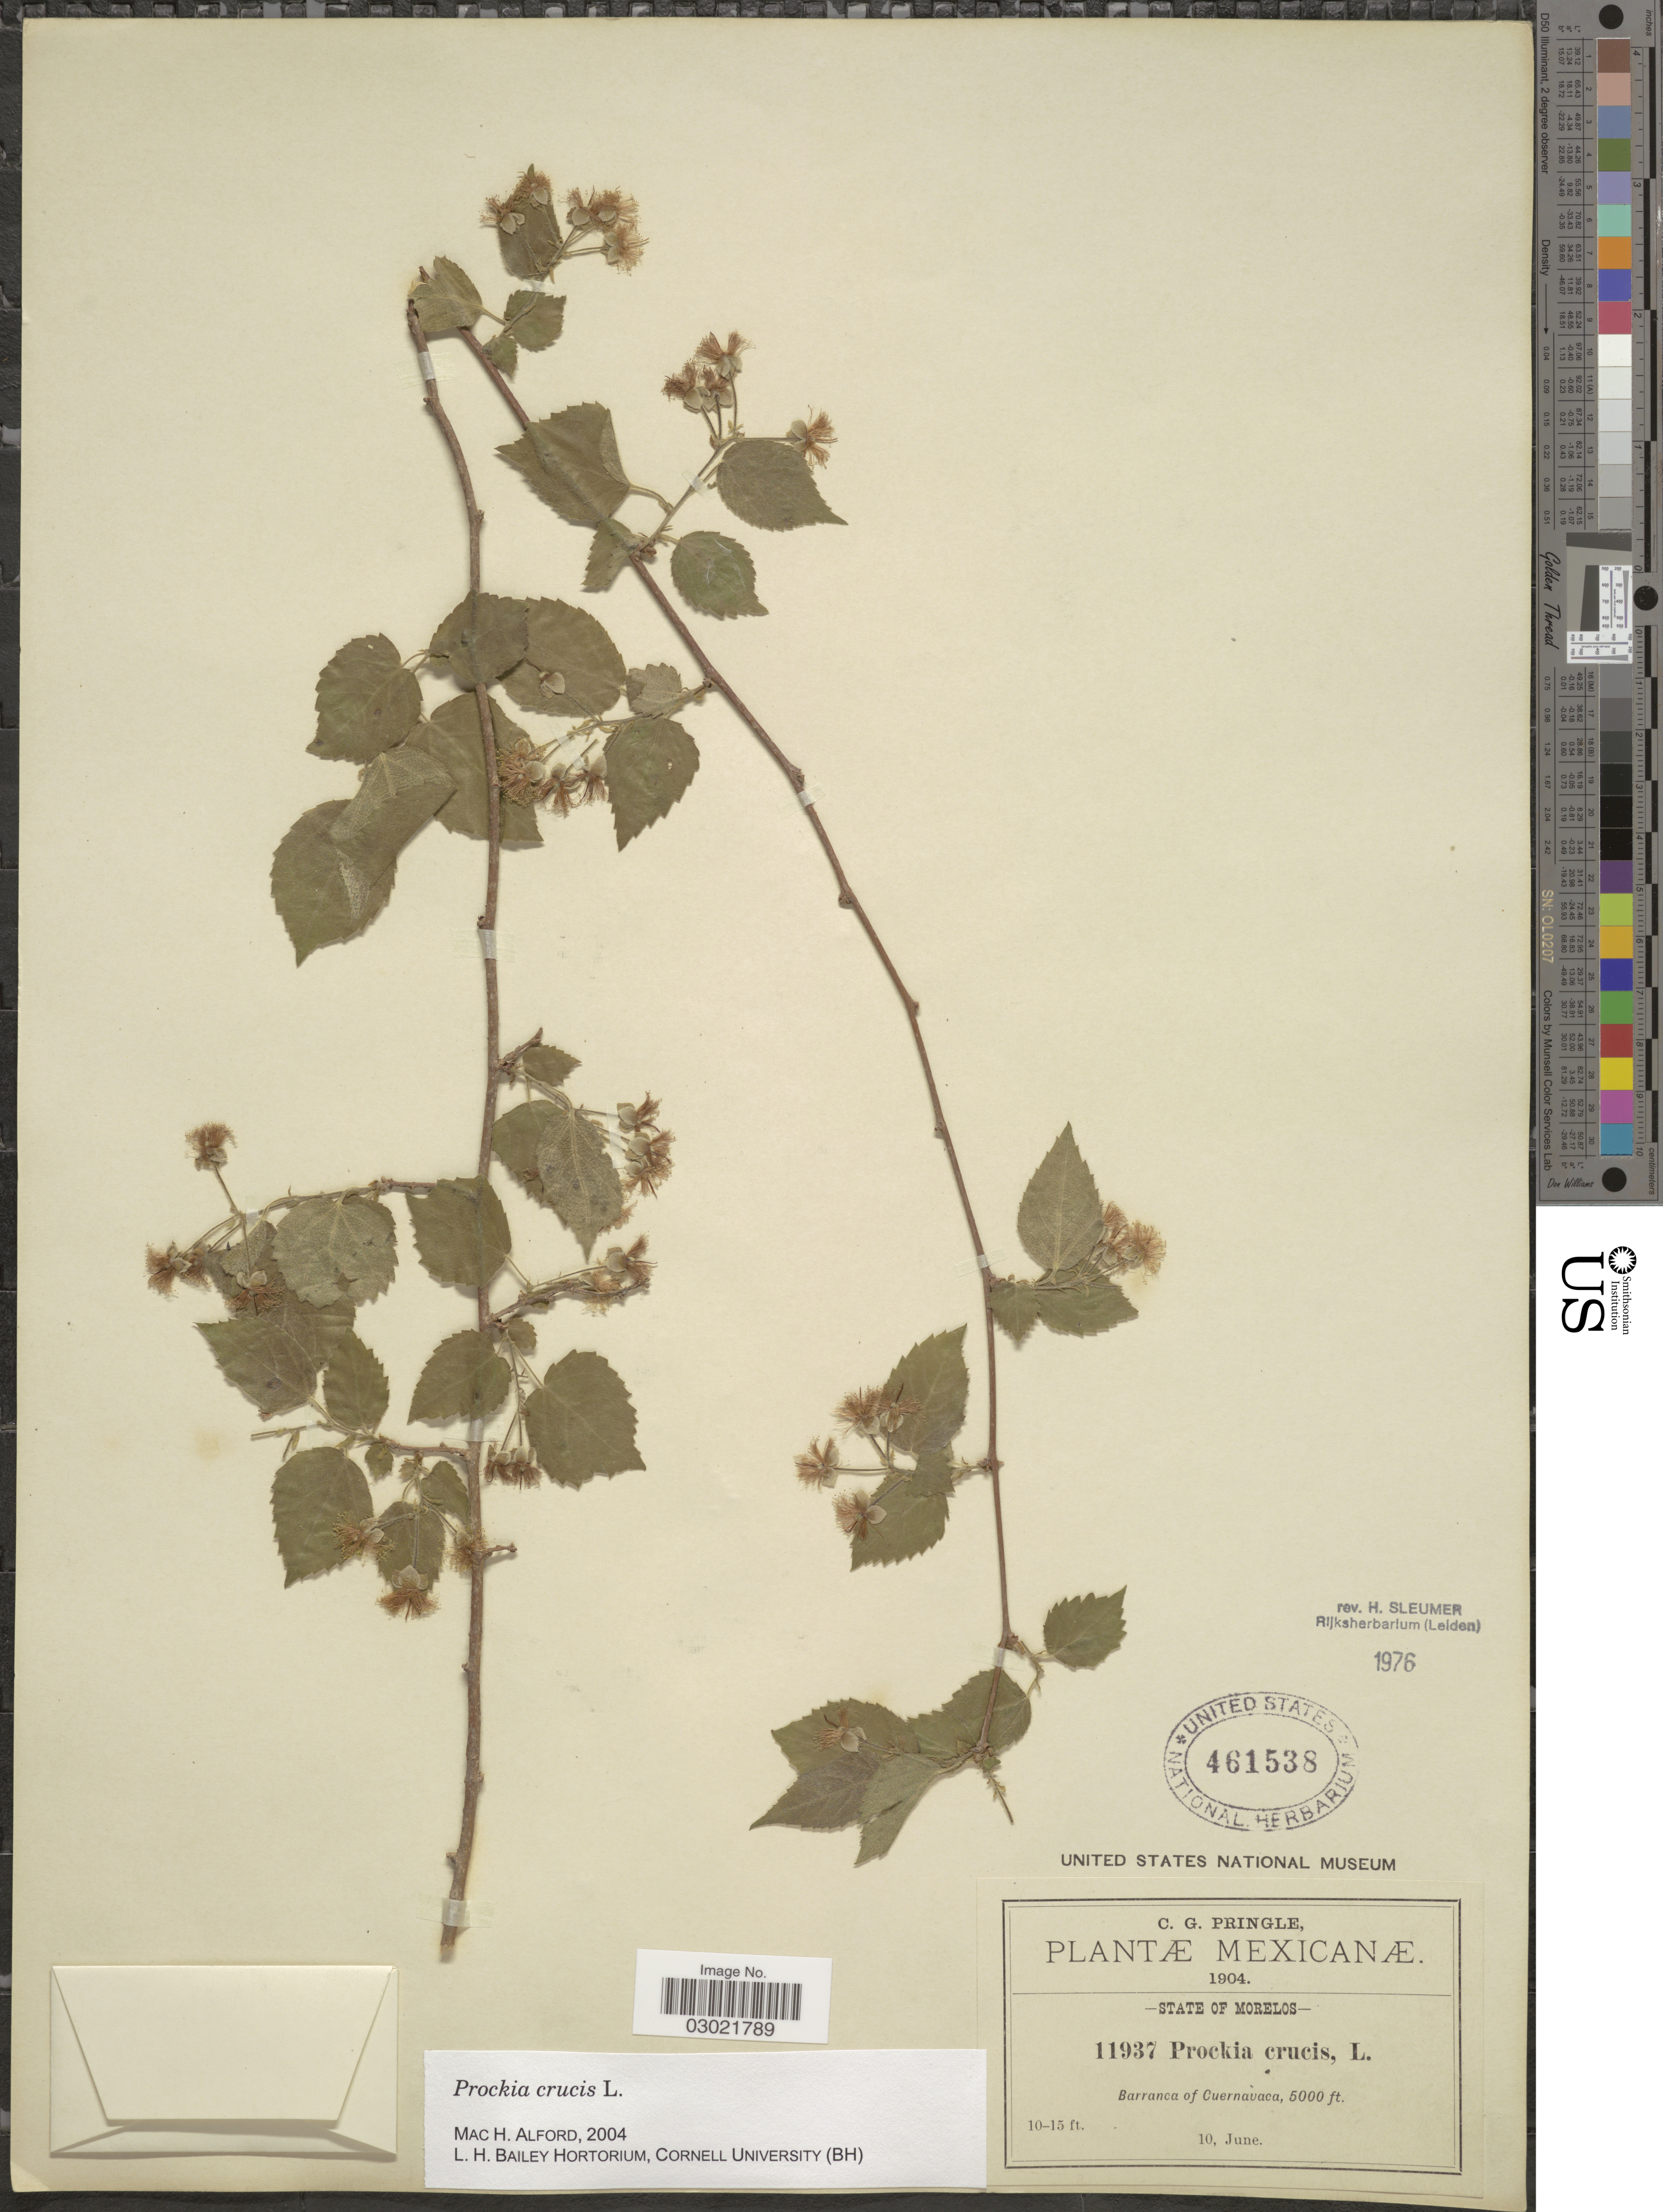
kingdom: Plantae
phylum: Tracheophyta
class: Magnoliopsida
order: Malpighiales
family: Salicaceae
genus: Prockia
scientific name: Prockia crucis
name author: P. Browne ex L.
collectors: C. G. Pringle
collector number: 11937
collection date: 1904-06-10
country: Mexico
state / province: Morelos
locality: Barranca of Cuernavaca.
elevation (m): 1524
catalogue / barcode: US 461538